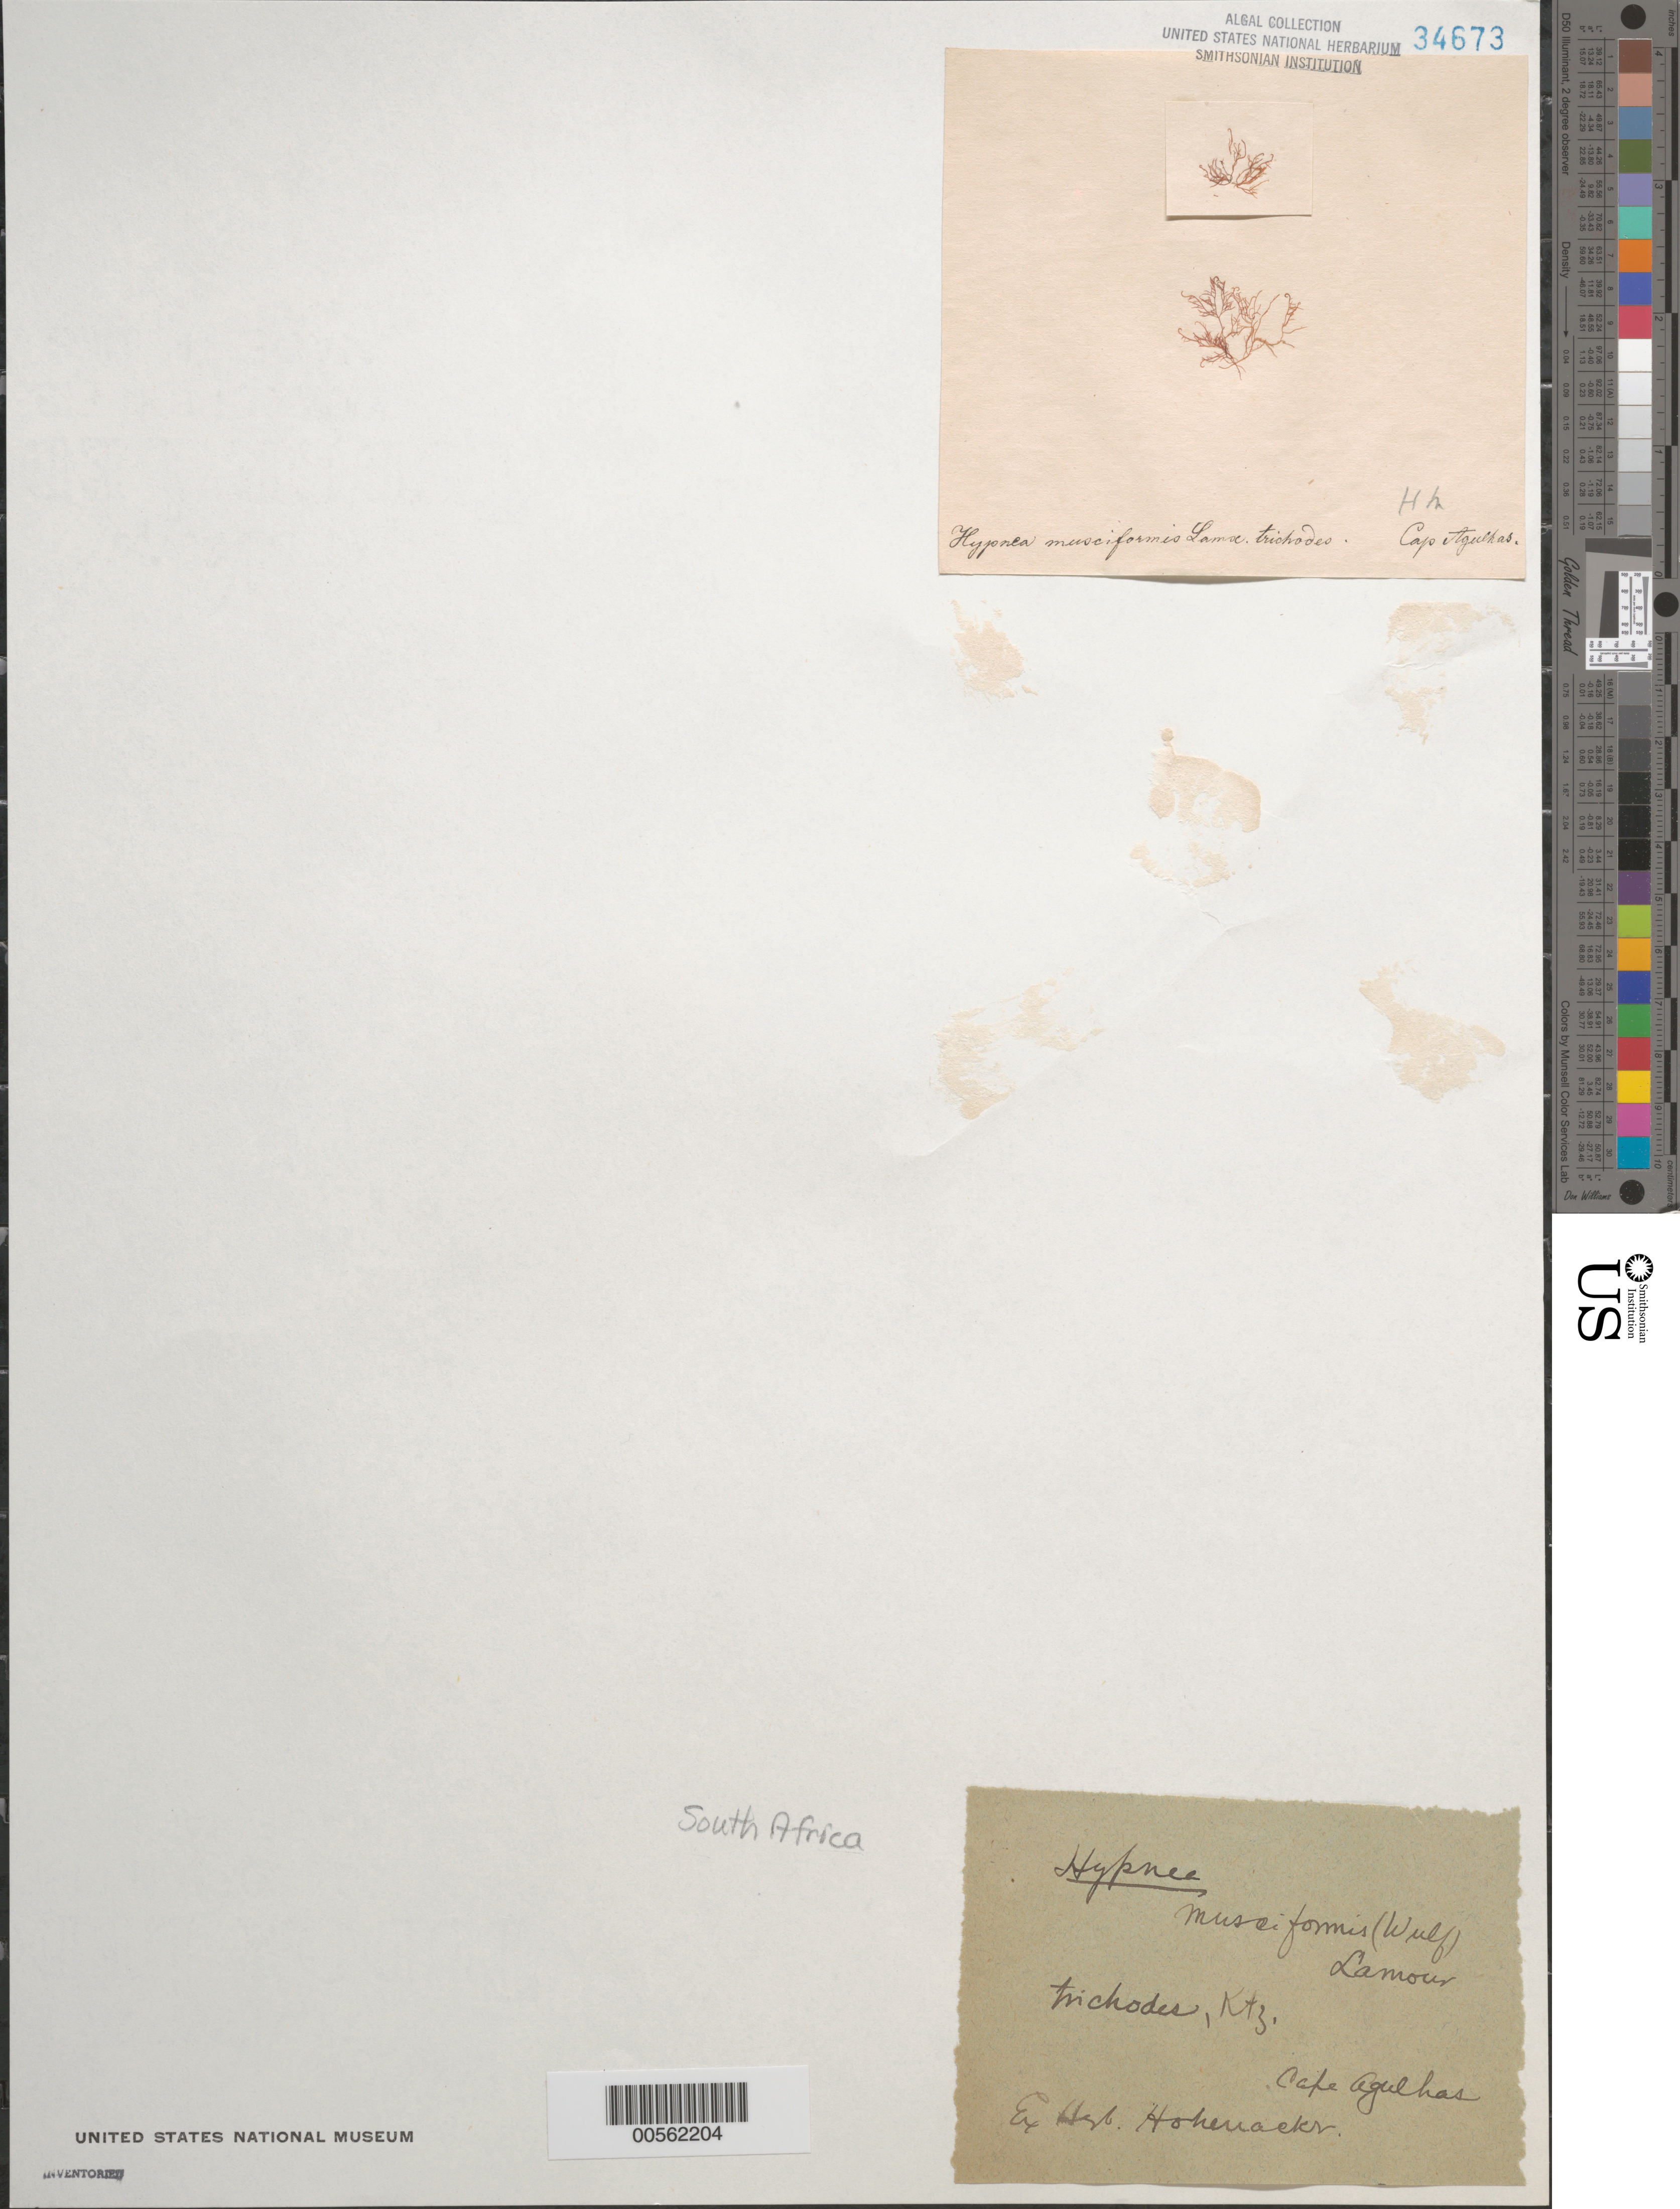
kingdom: Plantae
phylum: Rhodophyta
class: Florideophyceae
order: Gigartinales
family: Cystocloniaceae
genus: Hypnea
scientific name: Hypnea musciformis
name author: (Wulfen) J.V.Lamouroux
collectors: Hohenacker herbarium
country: South Africa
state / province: Western Cape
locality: Cape agulhas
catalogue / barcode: US 34673